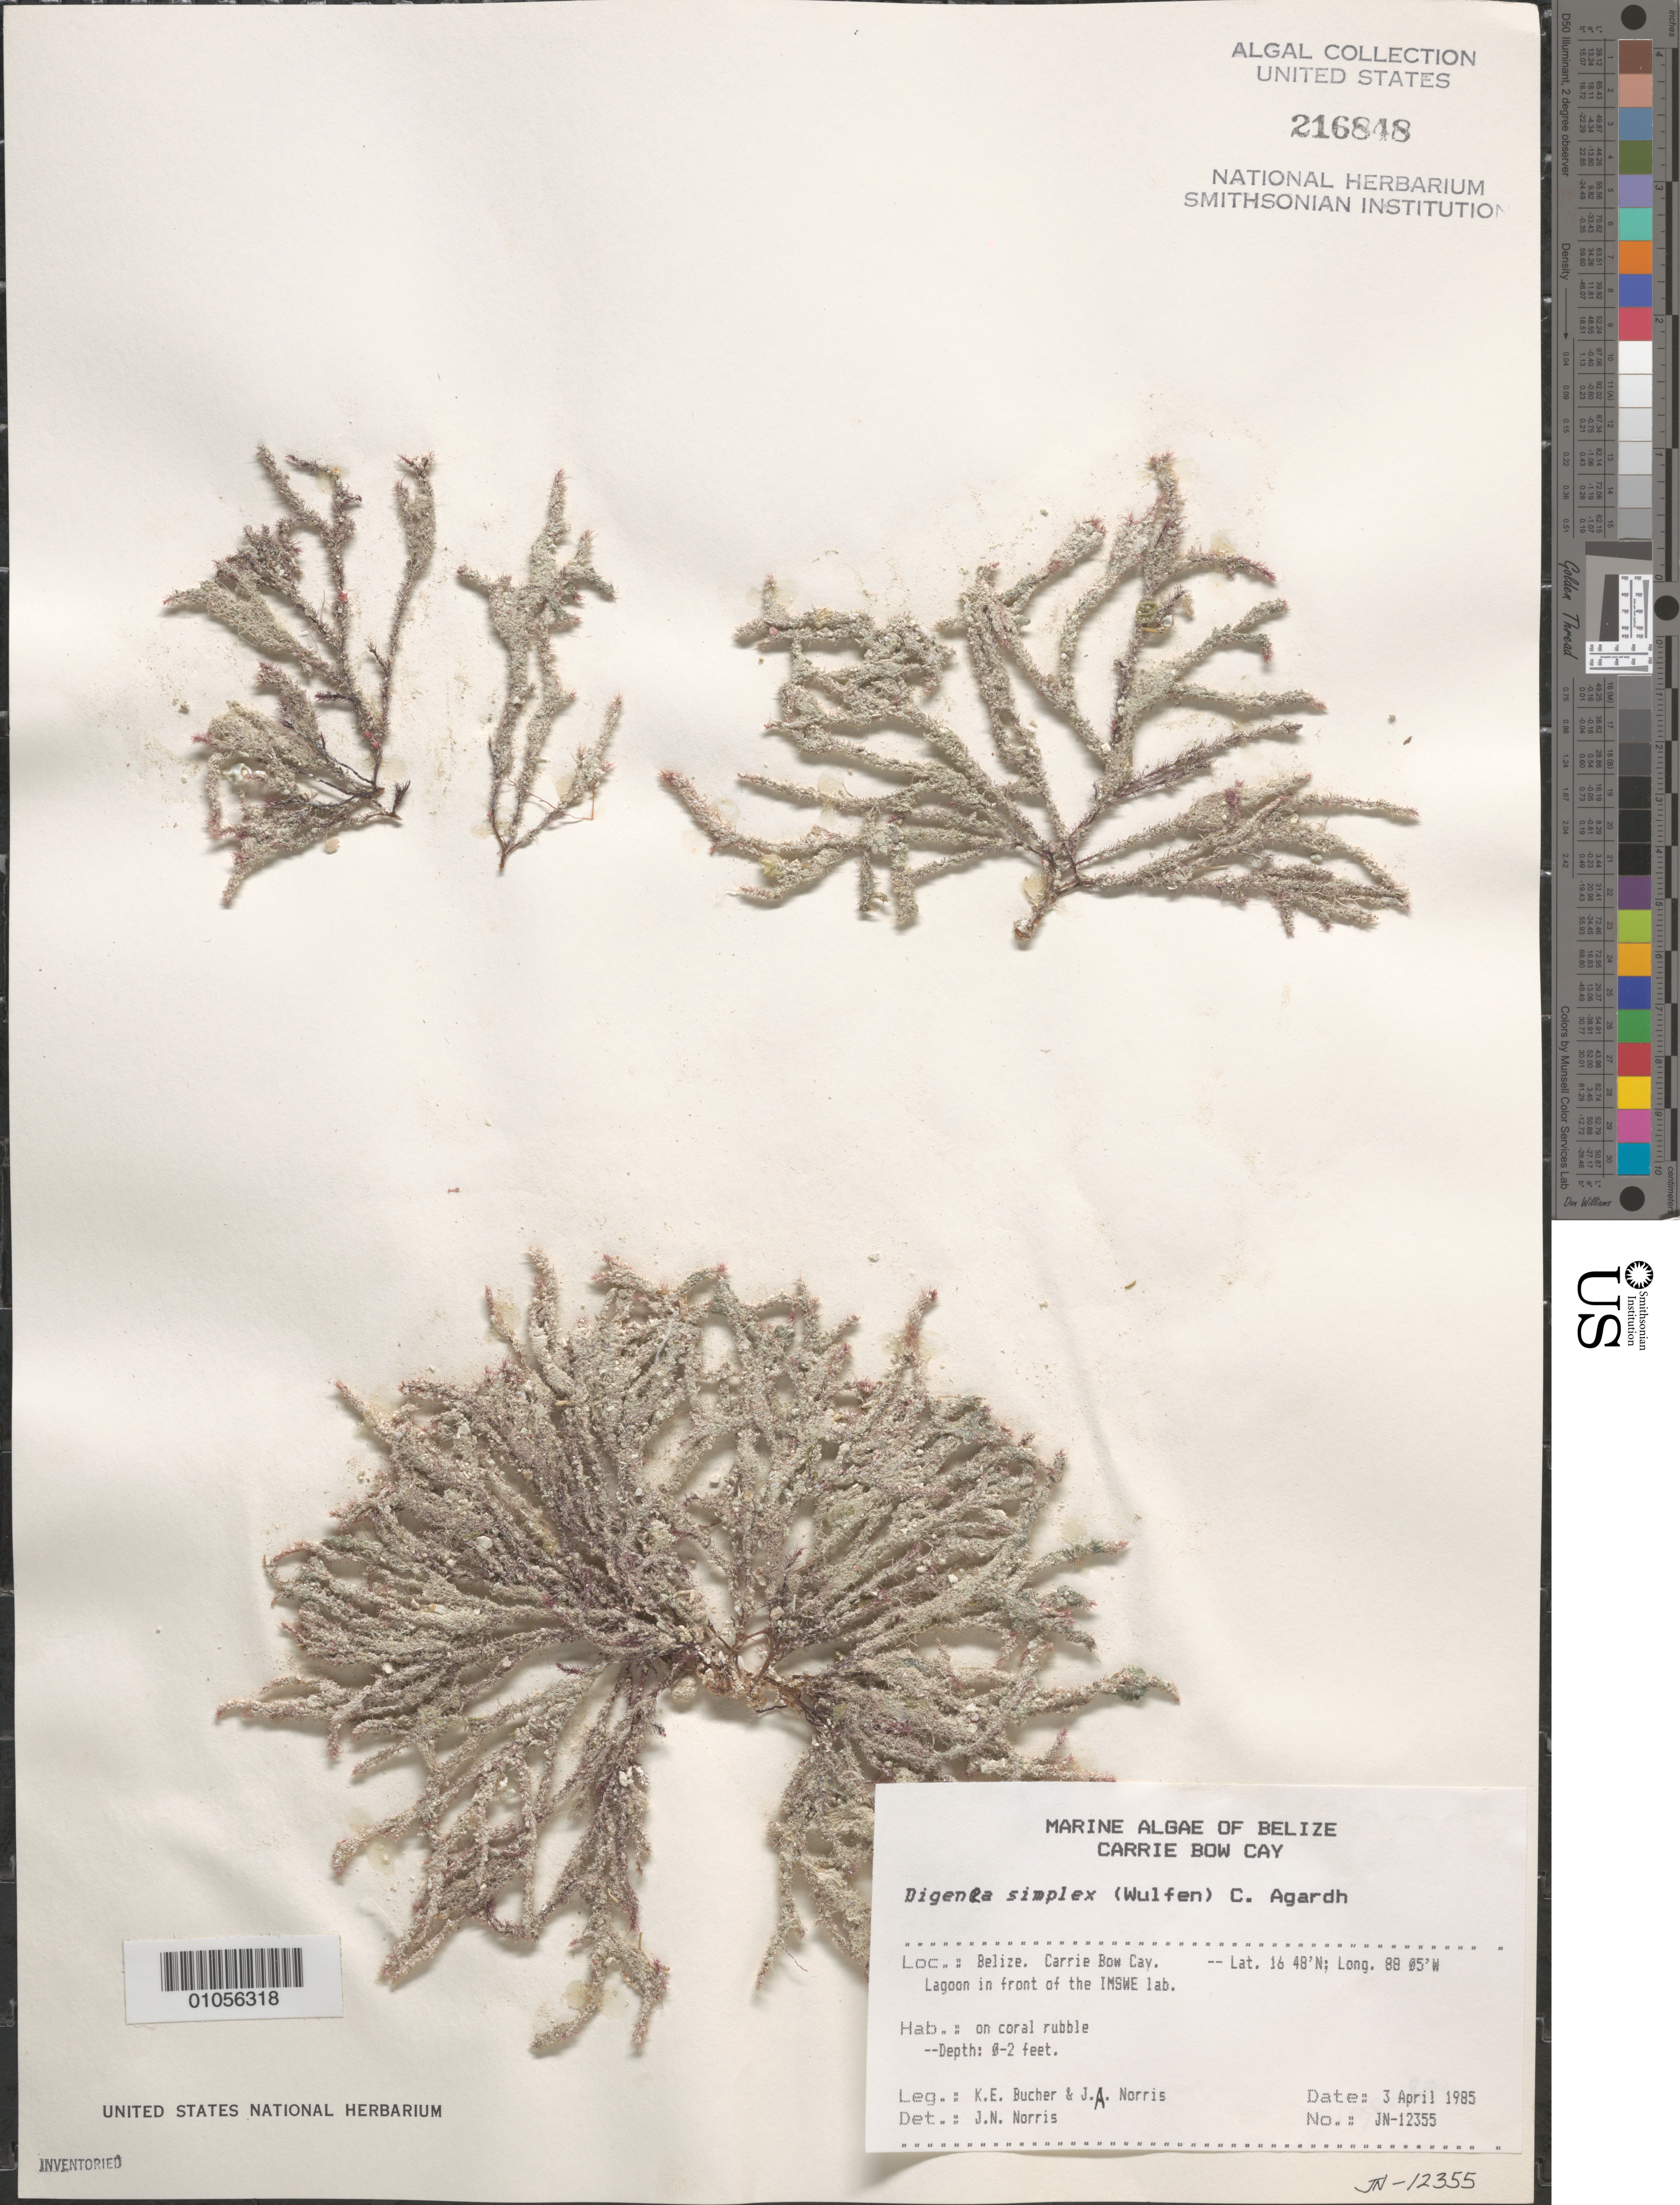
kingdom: Plantae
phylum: Rhodophyta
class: Florideophyceae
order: Ceramiales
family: Rhodomelaceae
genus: Digenea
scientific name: Digenea simplex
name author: (Wulfen) C. Agardh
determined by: Norris, James N.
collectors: K. E. Bucher & J. A. Norris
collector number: JN-12355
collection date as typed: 03 Apr 1985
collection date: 1985-04-03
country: Belize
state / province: Stann Creek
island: Carrie Bow Cay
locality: Lagoon in front of the IMSWE laboratory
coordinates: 16 48'N, 88 05'W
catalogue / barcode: US 216848